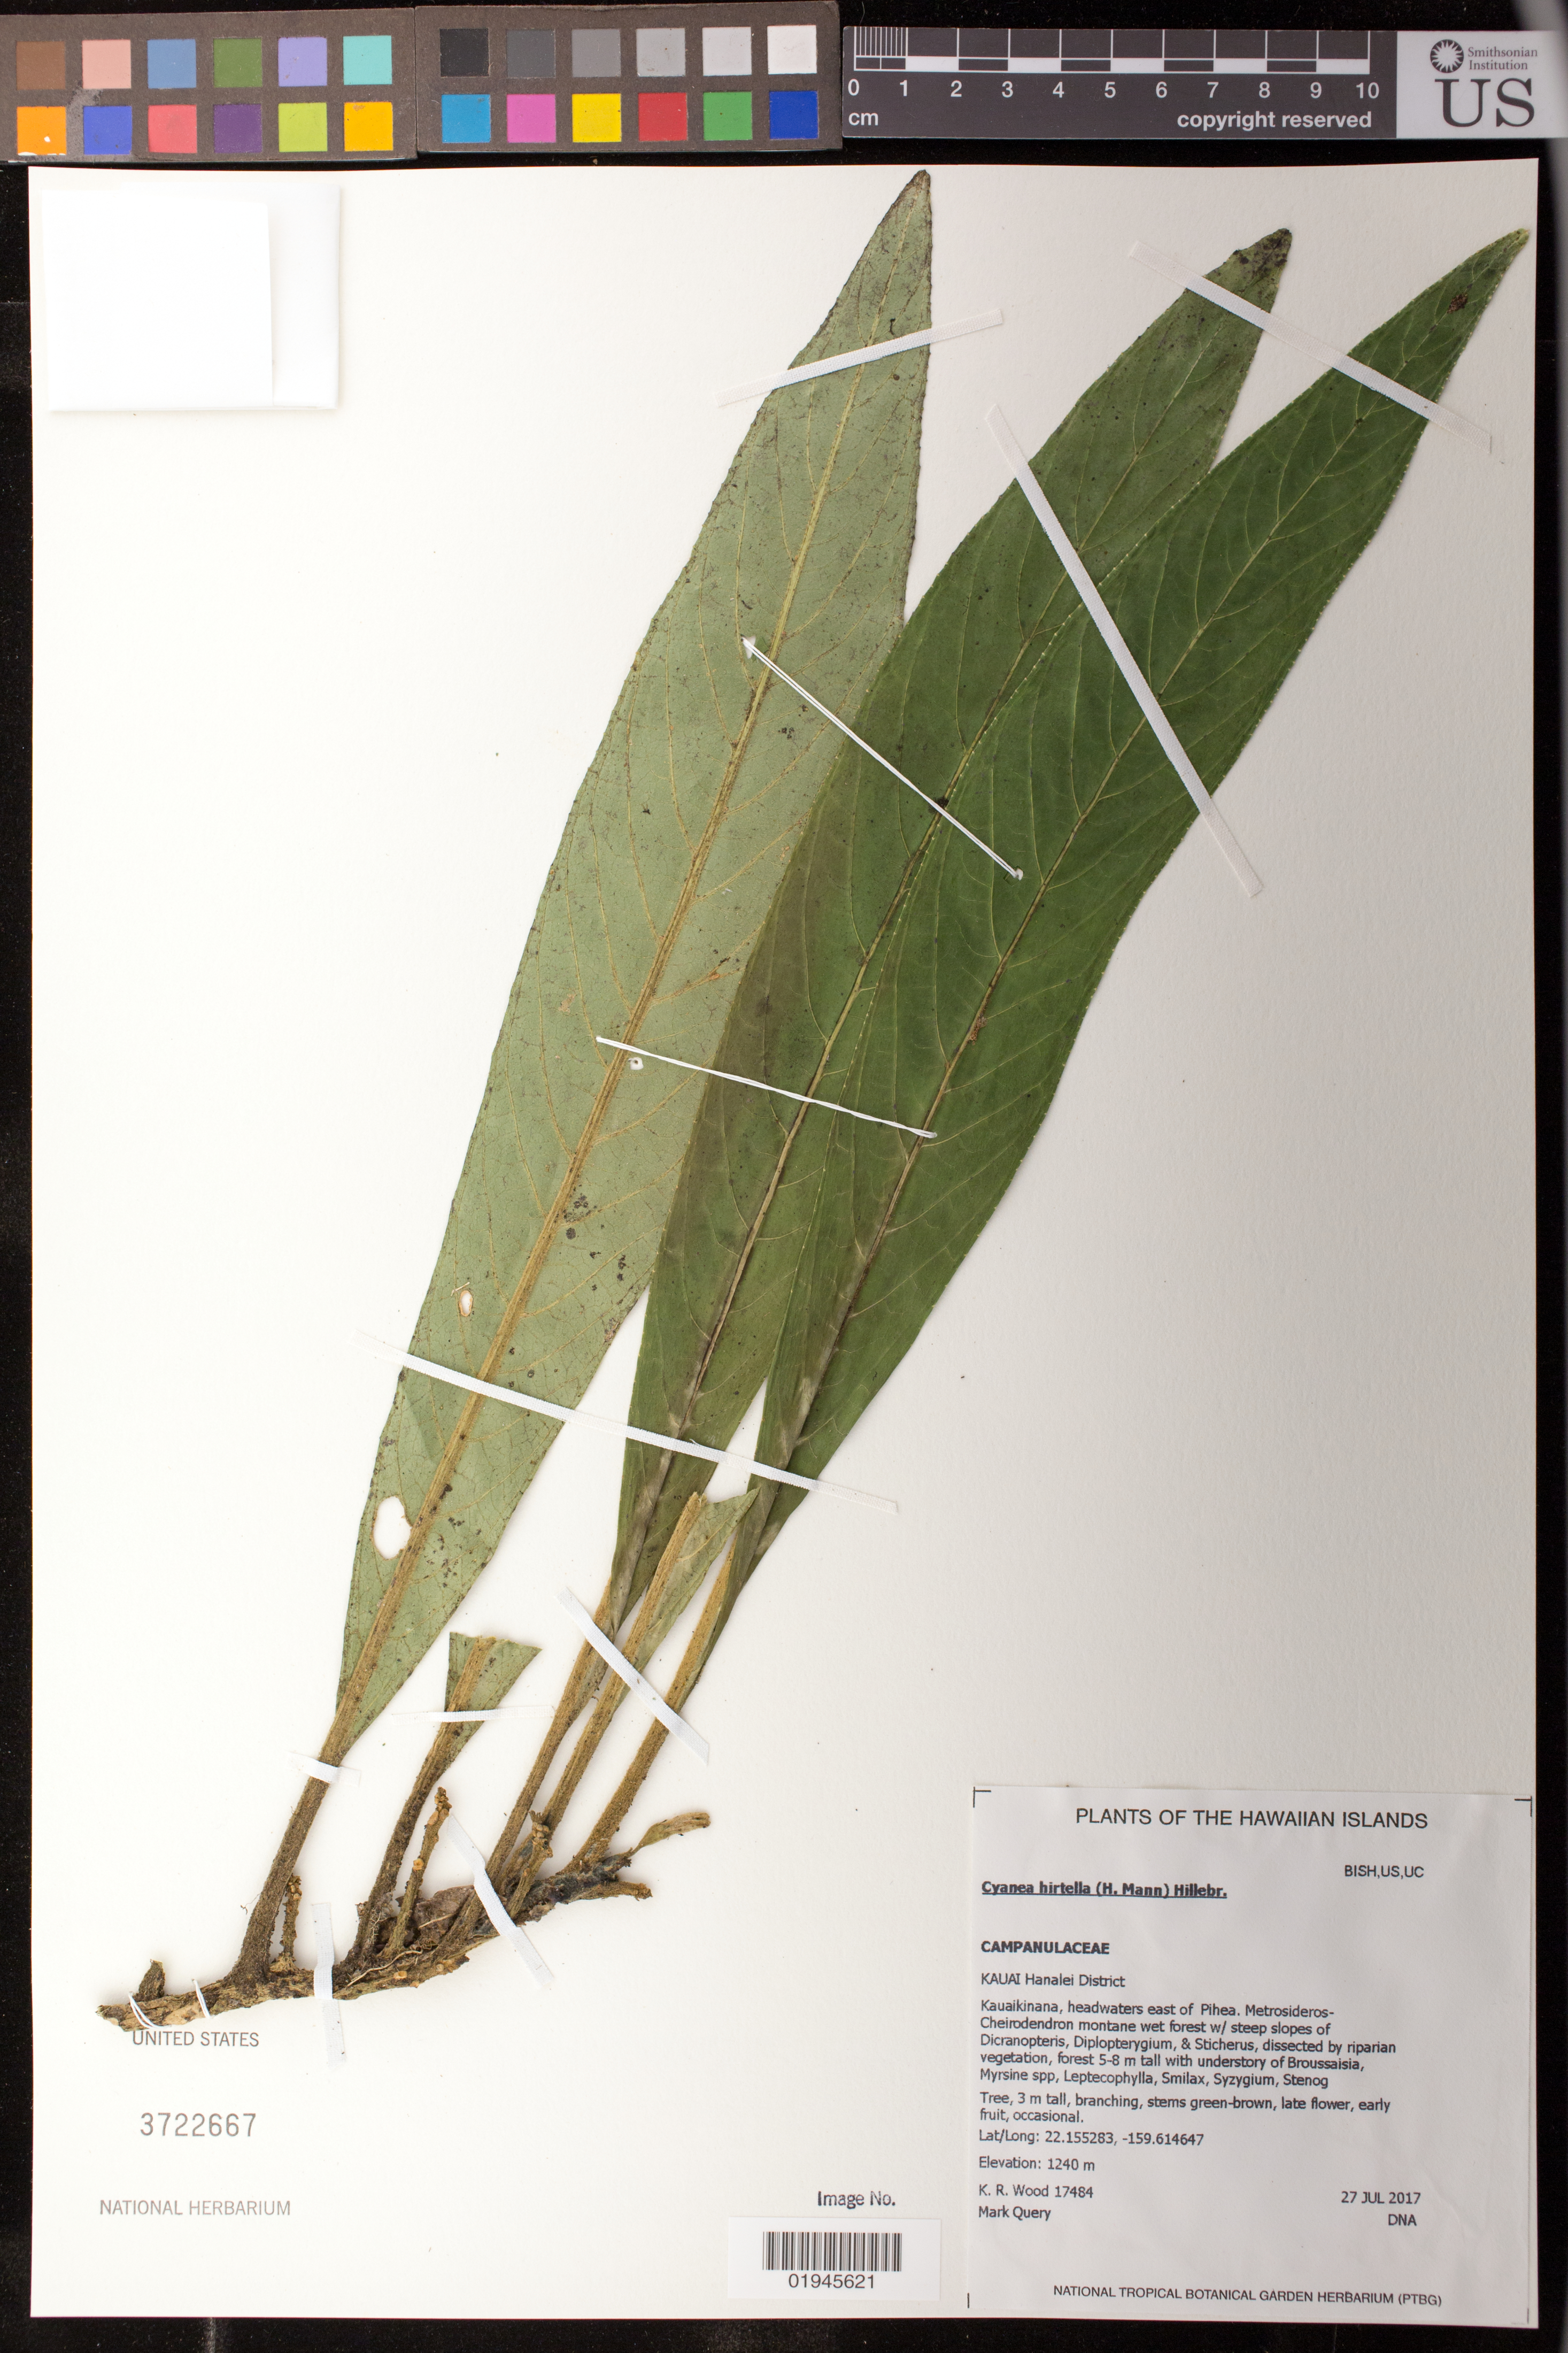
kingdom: Plantae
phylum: Tracheophyta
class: Magnoliopsida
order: Asterales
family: Campanulaceae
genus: Cyanea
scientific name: Cyanea hirtella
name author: (H. Mann) Hillebr.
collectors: K. R. Wood & M. Query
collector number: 17484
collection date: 2017-07-27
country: United States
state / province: Hawaii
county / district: Kauai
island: Kaua'i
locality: Hanalei District, Kauaikinana, headwaters east of Pihea.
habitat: Montane wet forest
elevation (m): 1240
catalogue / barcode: US 3722667